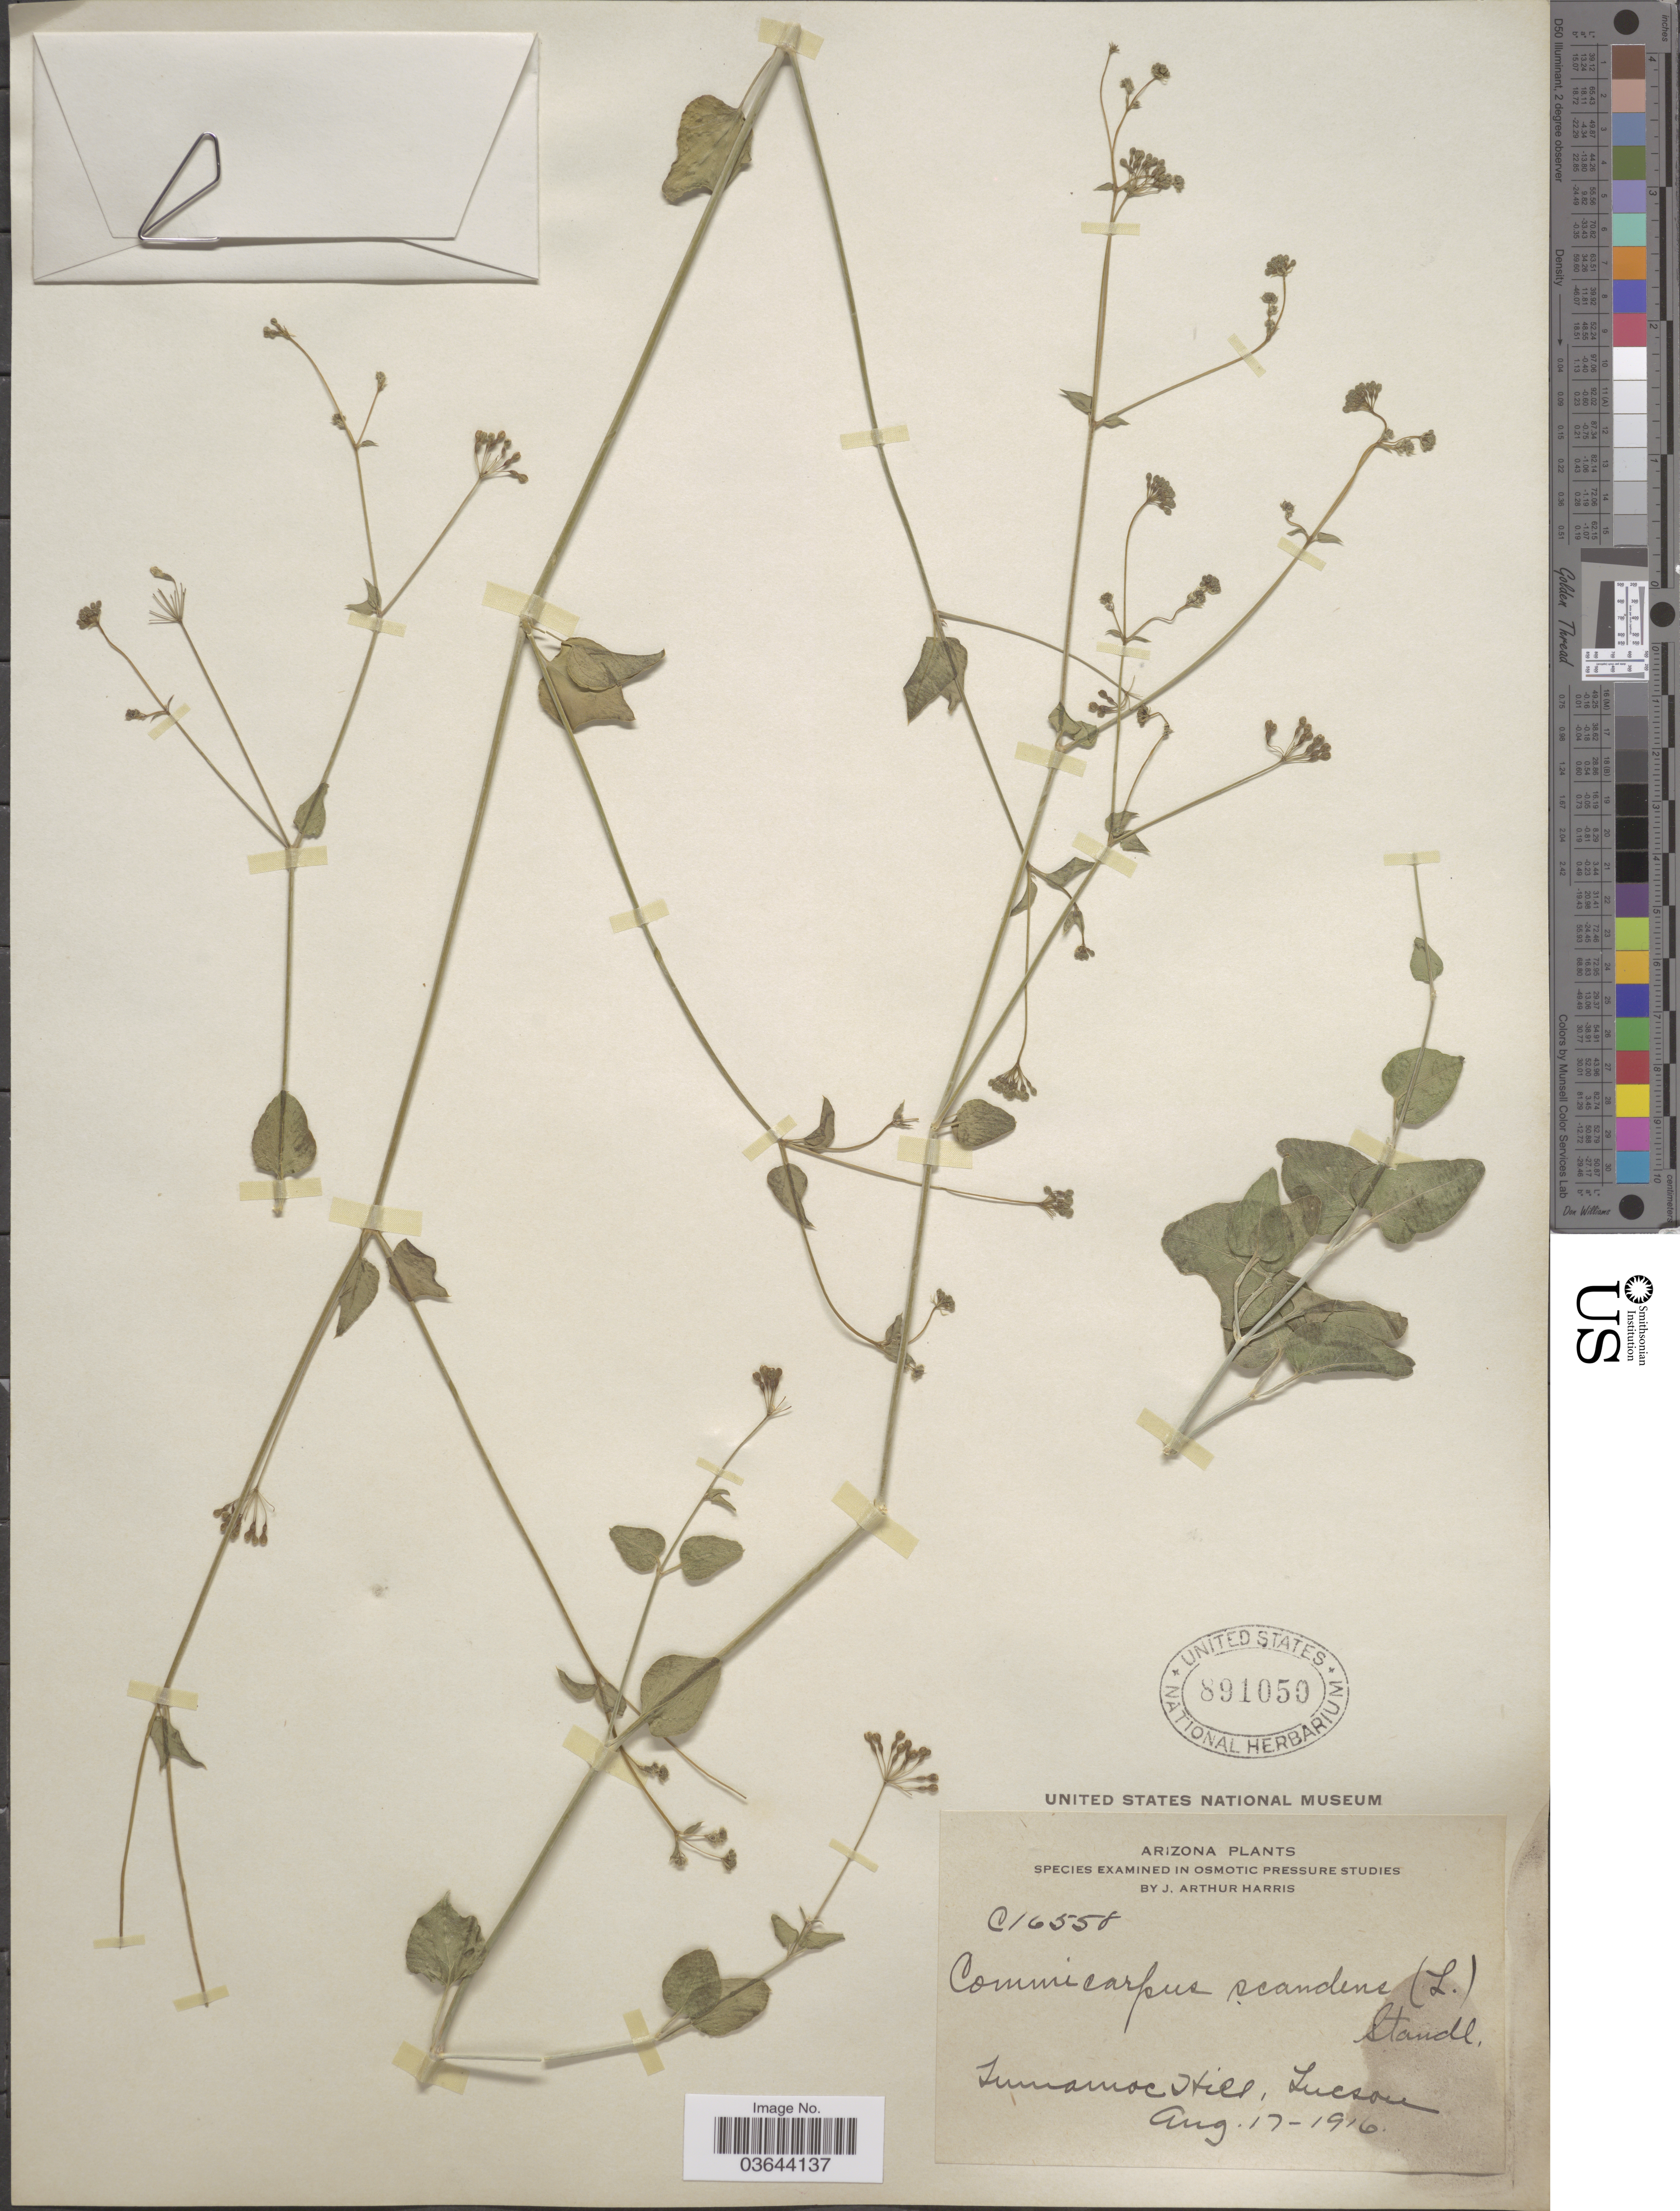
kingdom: Plantae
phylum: Tracheophyta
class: Magnoliopsida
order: Caryophyllales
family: Nyctaginaceae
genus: Commicarpus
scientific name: Commicarpus scandens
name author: (L.) Standl.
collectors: J. A. Harris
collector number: C16558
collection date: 1916-08-17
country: United States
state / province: Arizona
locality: Tumamoc Hill, Tucson.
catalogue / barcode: US 891050